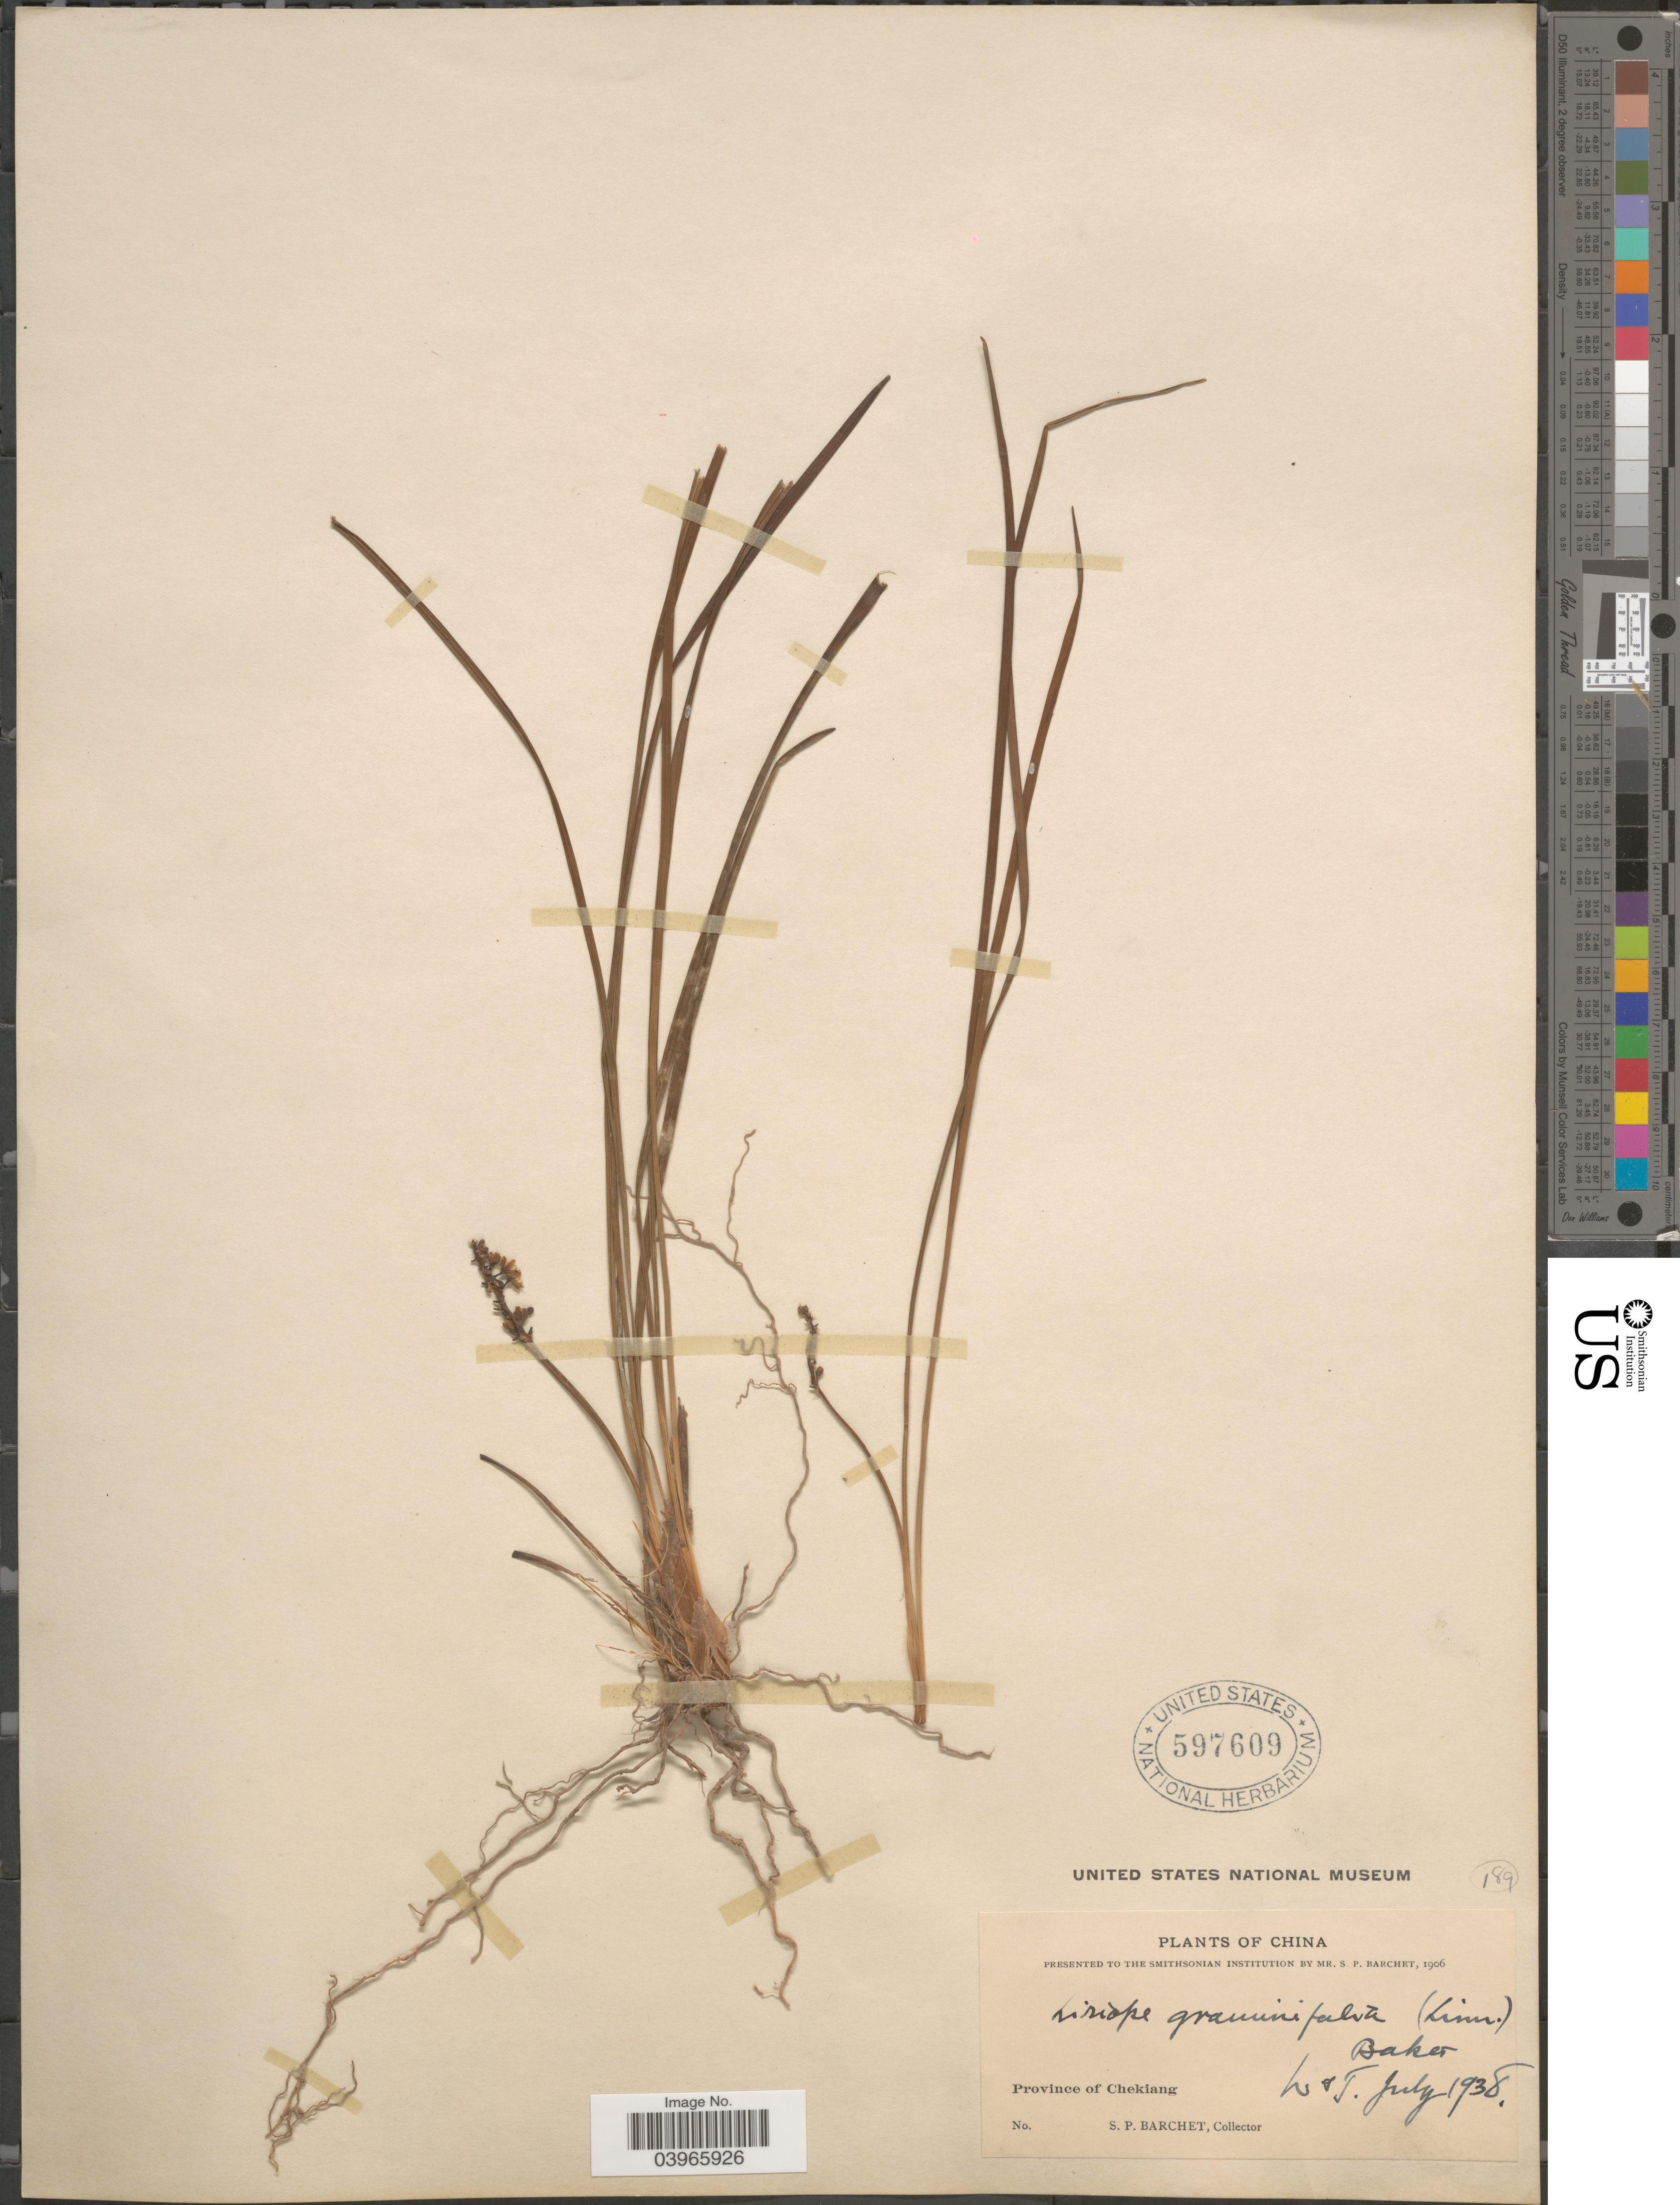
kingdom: Plantae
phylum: Tracheophyta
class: Liliopsida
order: Asparagales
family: Asparagaceae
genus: Liriope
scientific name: Liriope graminifolia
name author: (L.) Baker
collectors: S. P. Barchet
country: China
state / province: Zhejiang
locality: Province of Chekiang.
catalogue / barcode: US 597609